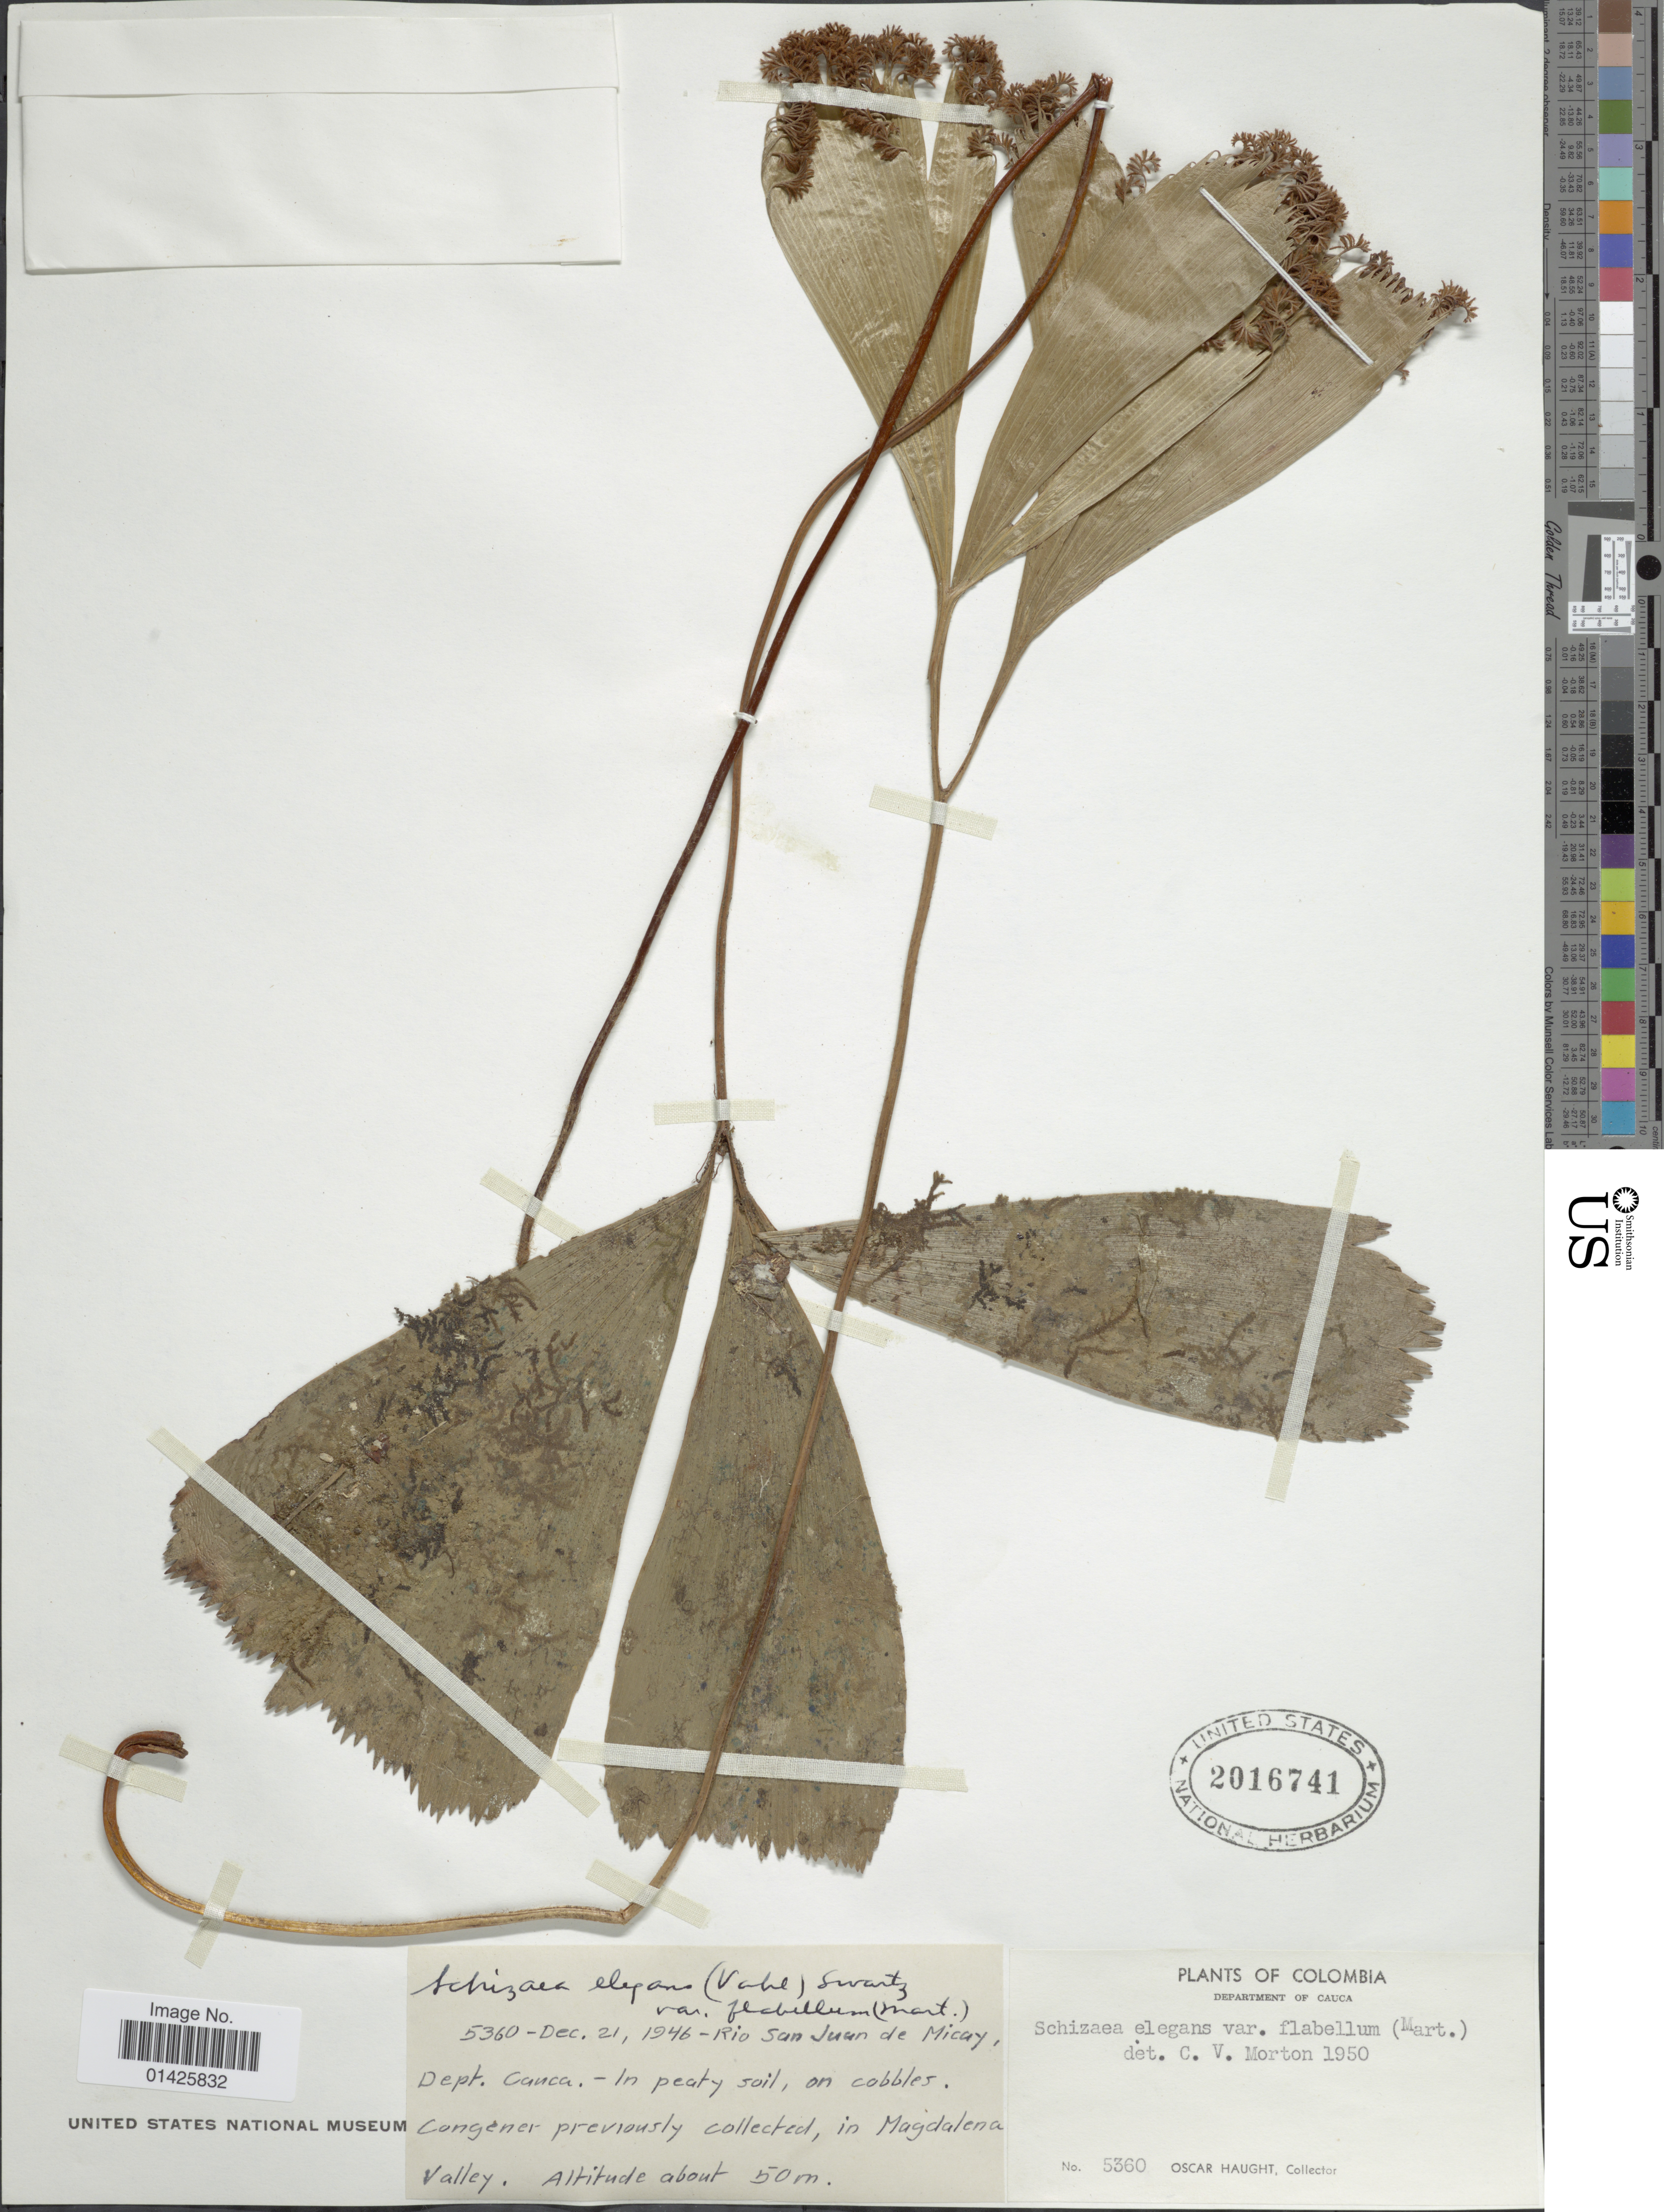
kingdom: Plantae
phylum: Tracheophyta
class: Polypodiopsida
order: Schizaeales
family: Schizaeaceae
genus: Schizaea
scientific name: Schizaea elegans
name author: (Vahl) Sw.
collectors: O. L. Haught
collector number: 5360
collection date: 1946-12-21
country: Colombia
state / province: Cauca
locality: In peaty soil, on cobbles, Congener previously collected, in Magdalenda Valley, Rio San Juan de Micay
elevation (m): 50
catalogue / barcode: US 2016741